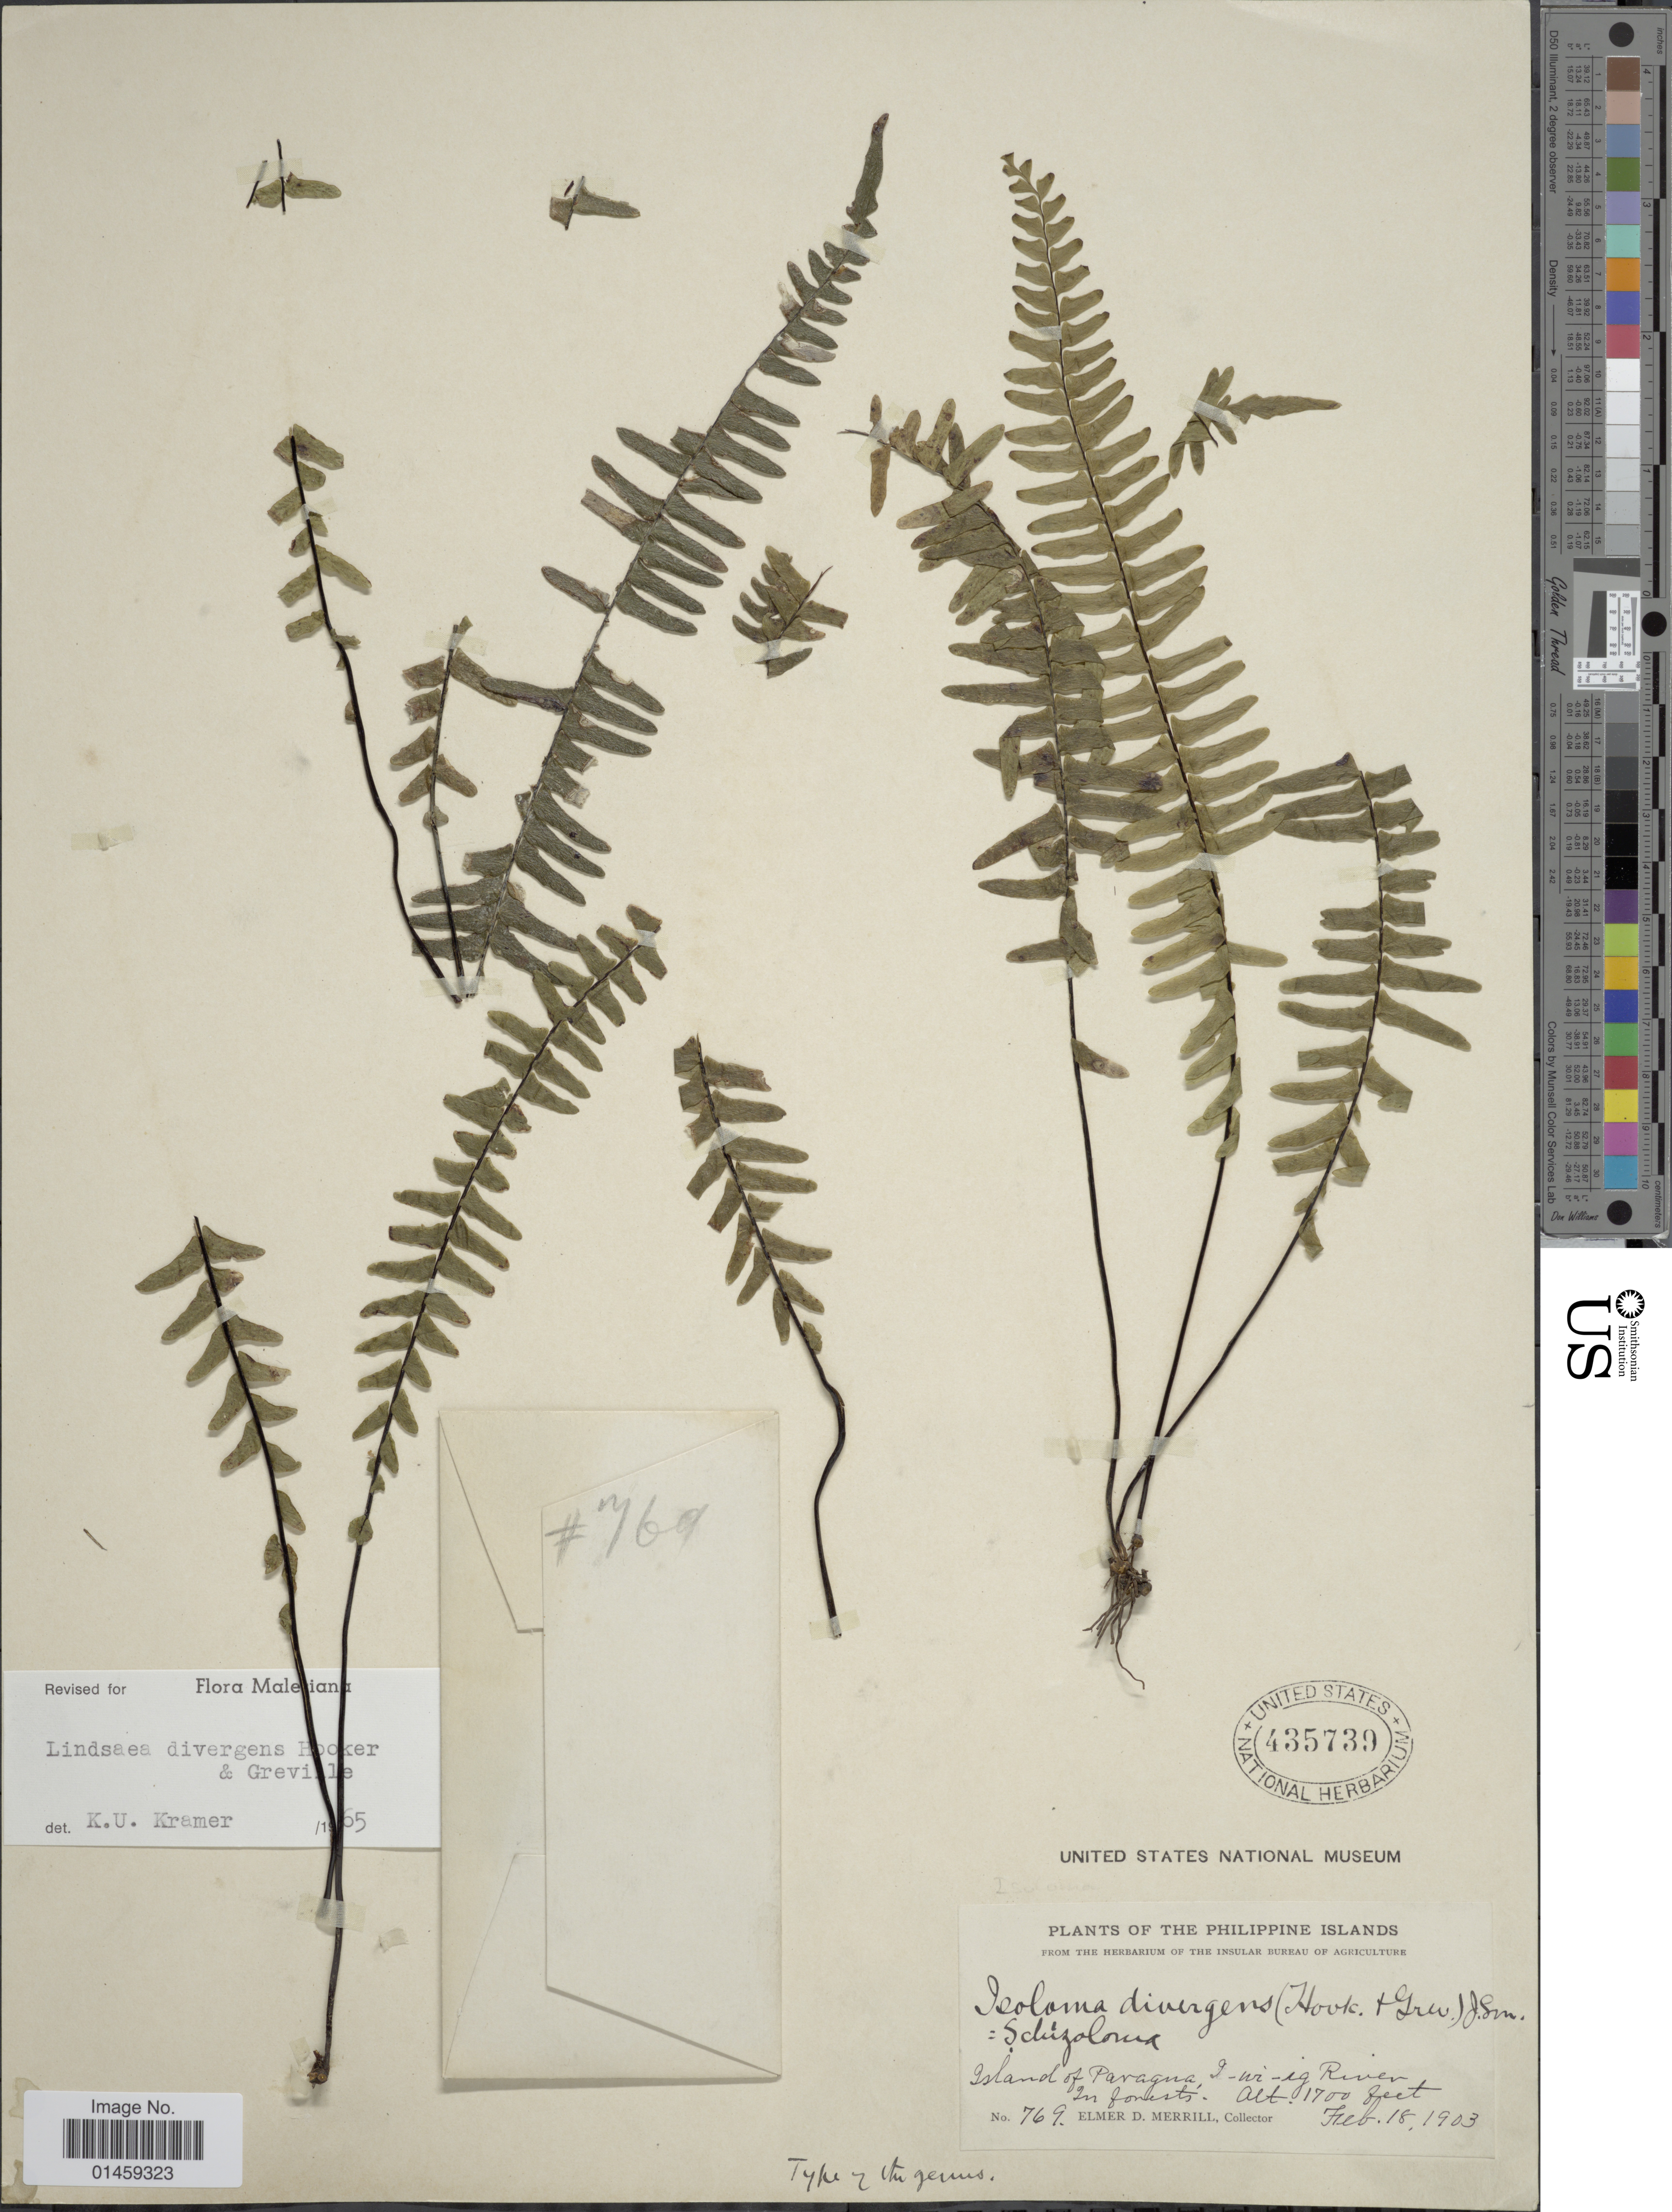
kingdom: Plantae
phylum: Tracheophyta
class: Polypodiopsida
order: Polypodiales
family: Lindsaeaceae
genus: Lindsaea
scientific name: Lindsaea divergens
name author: Wall. ex Hook. & Grev.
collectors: E. D. Merrill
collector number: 769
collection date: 1903-02-18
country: Philippines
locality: Island of Paragna, I-wi-ig River.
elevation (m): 518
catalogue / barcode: US 435739